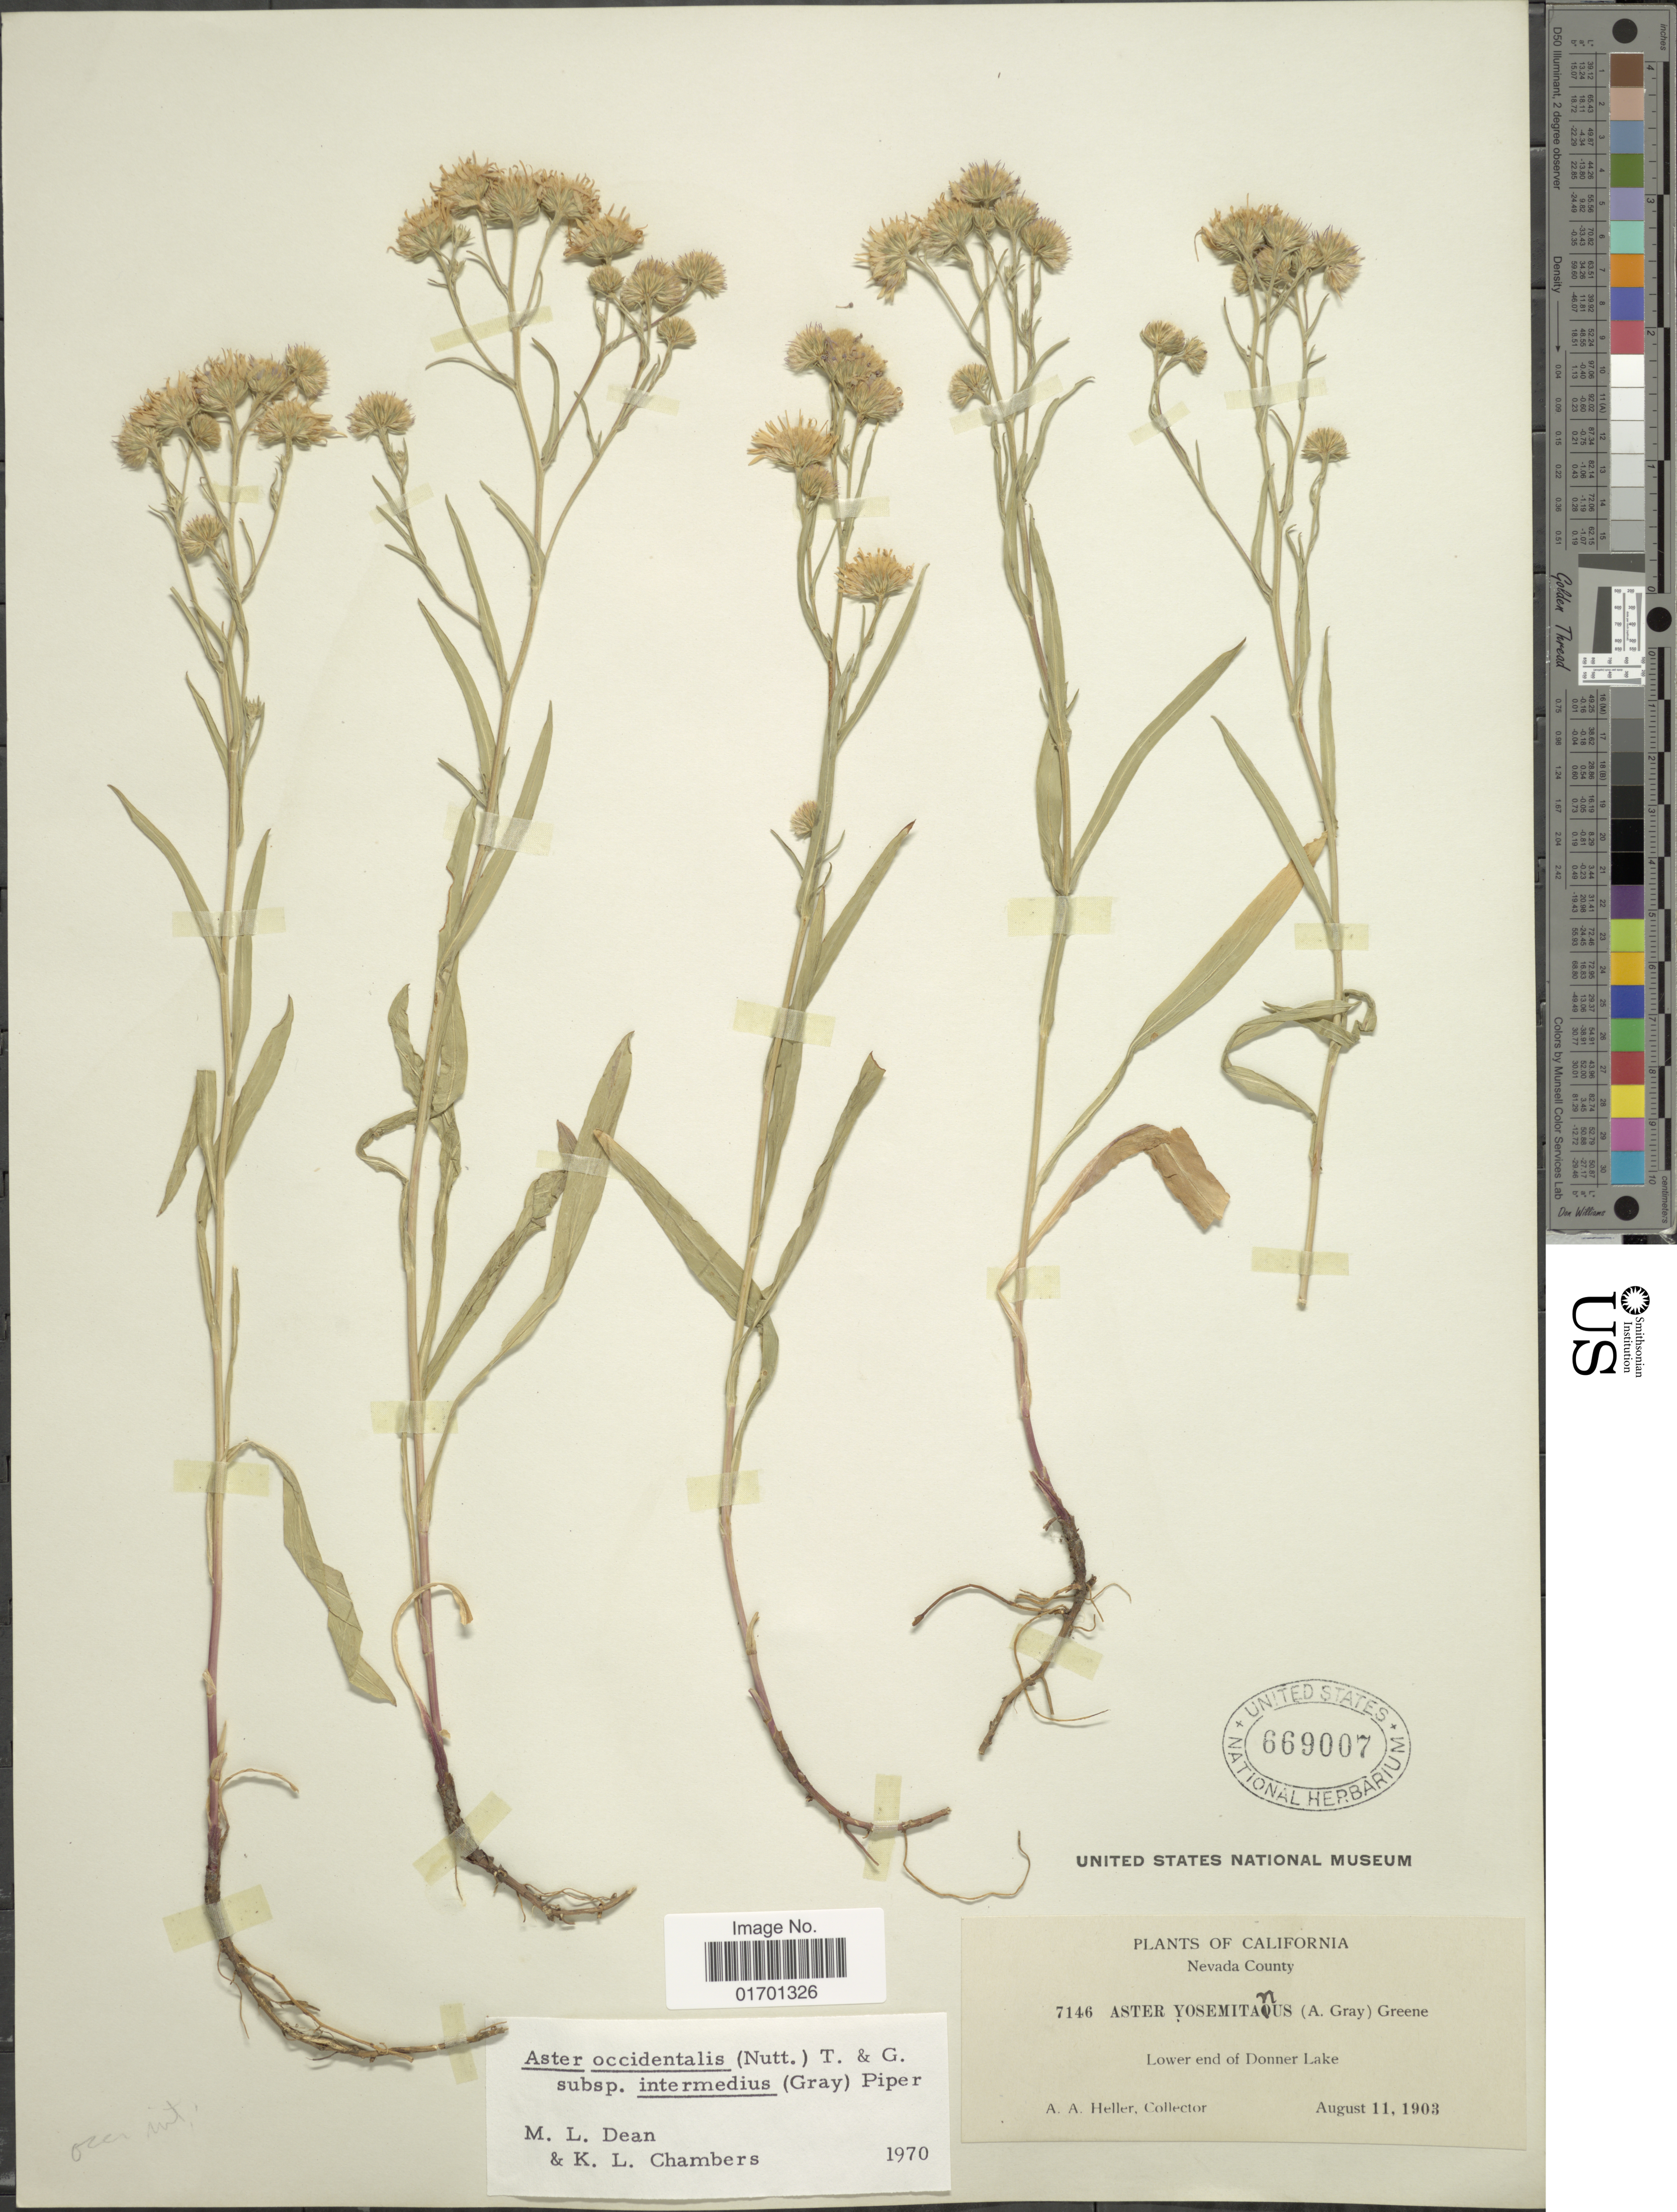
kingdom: Plantae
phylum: Tracheophyta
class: Magnoliopsida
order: Asterales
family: Asteraceae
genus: Symphyotrichum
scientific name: Symphyotrichum spathulatum var. intermedium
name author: (A. Gray) G.L. Nesom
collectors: A. A. Heller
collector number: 7146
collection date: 1903-08-11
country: United States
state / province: California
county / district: Nevada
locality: Nevada County, Lower end of Donner Lake.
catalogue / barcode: US 669007